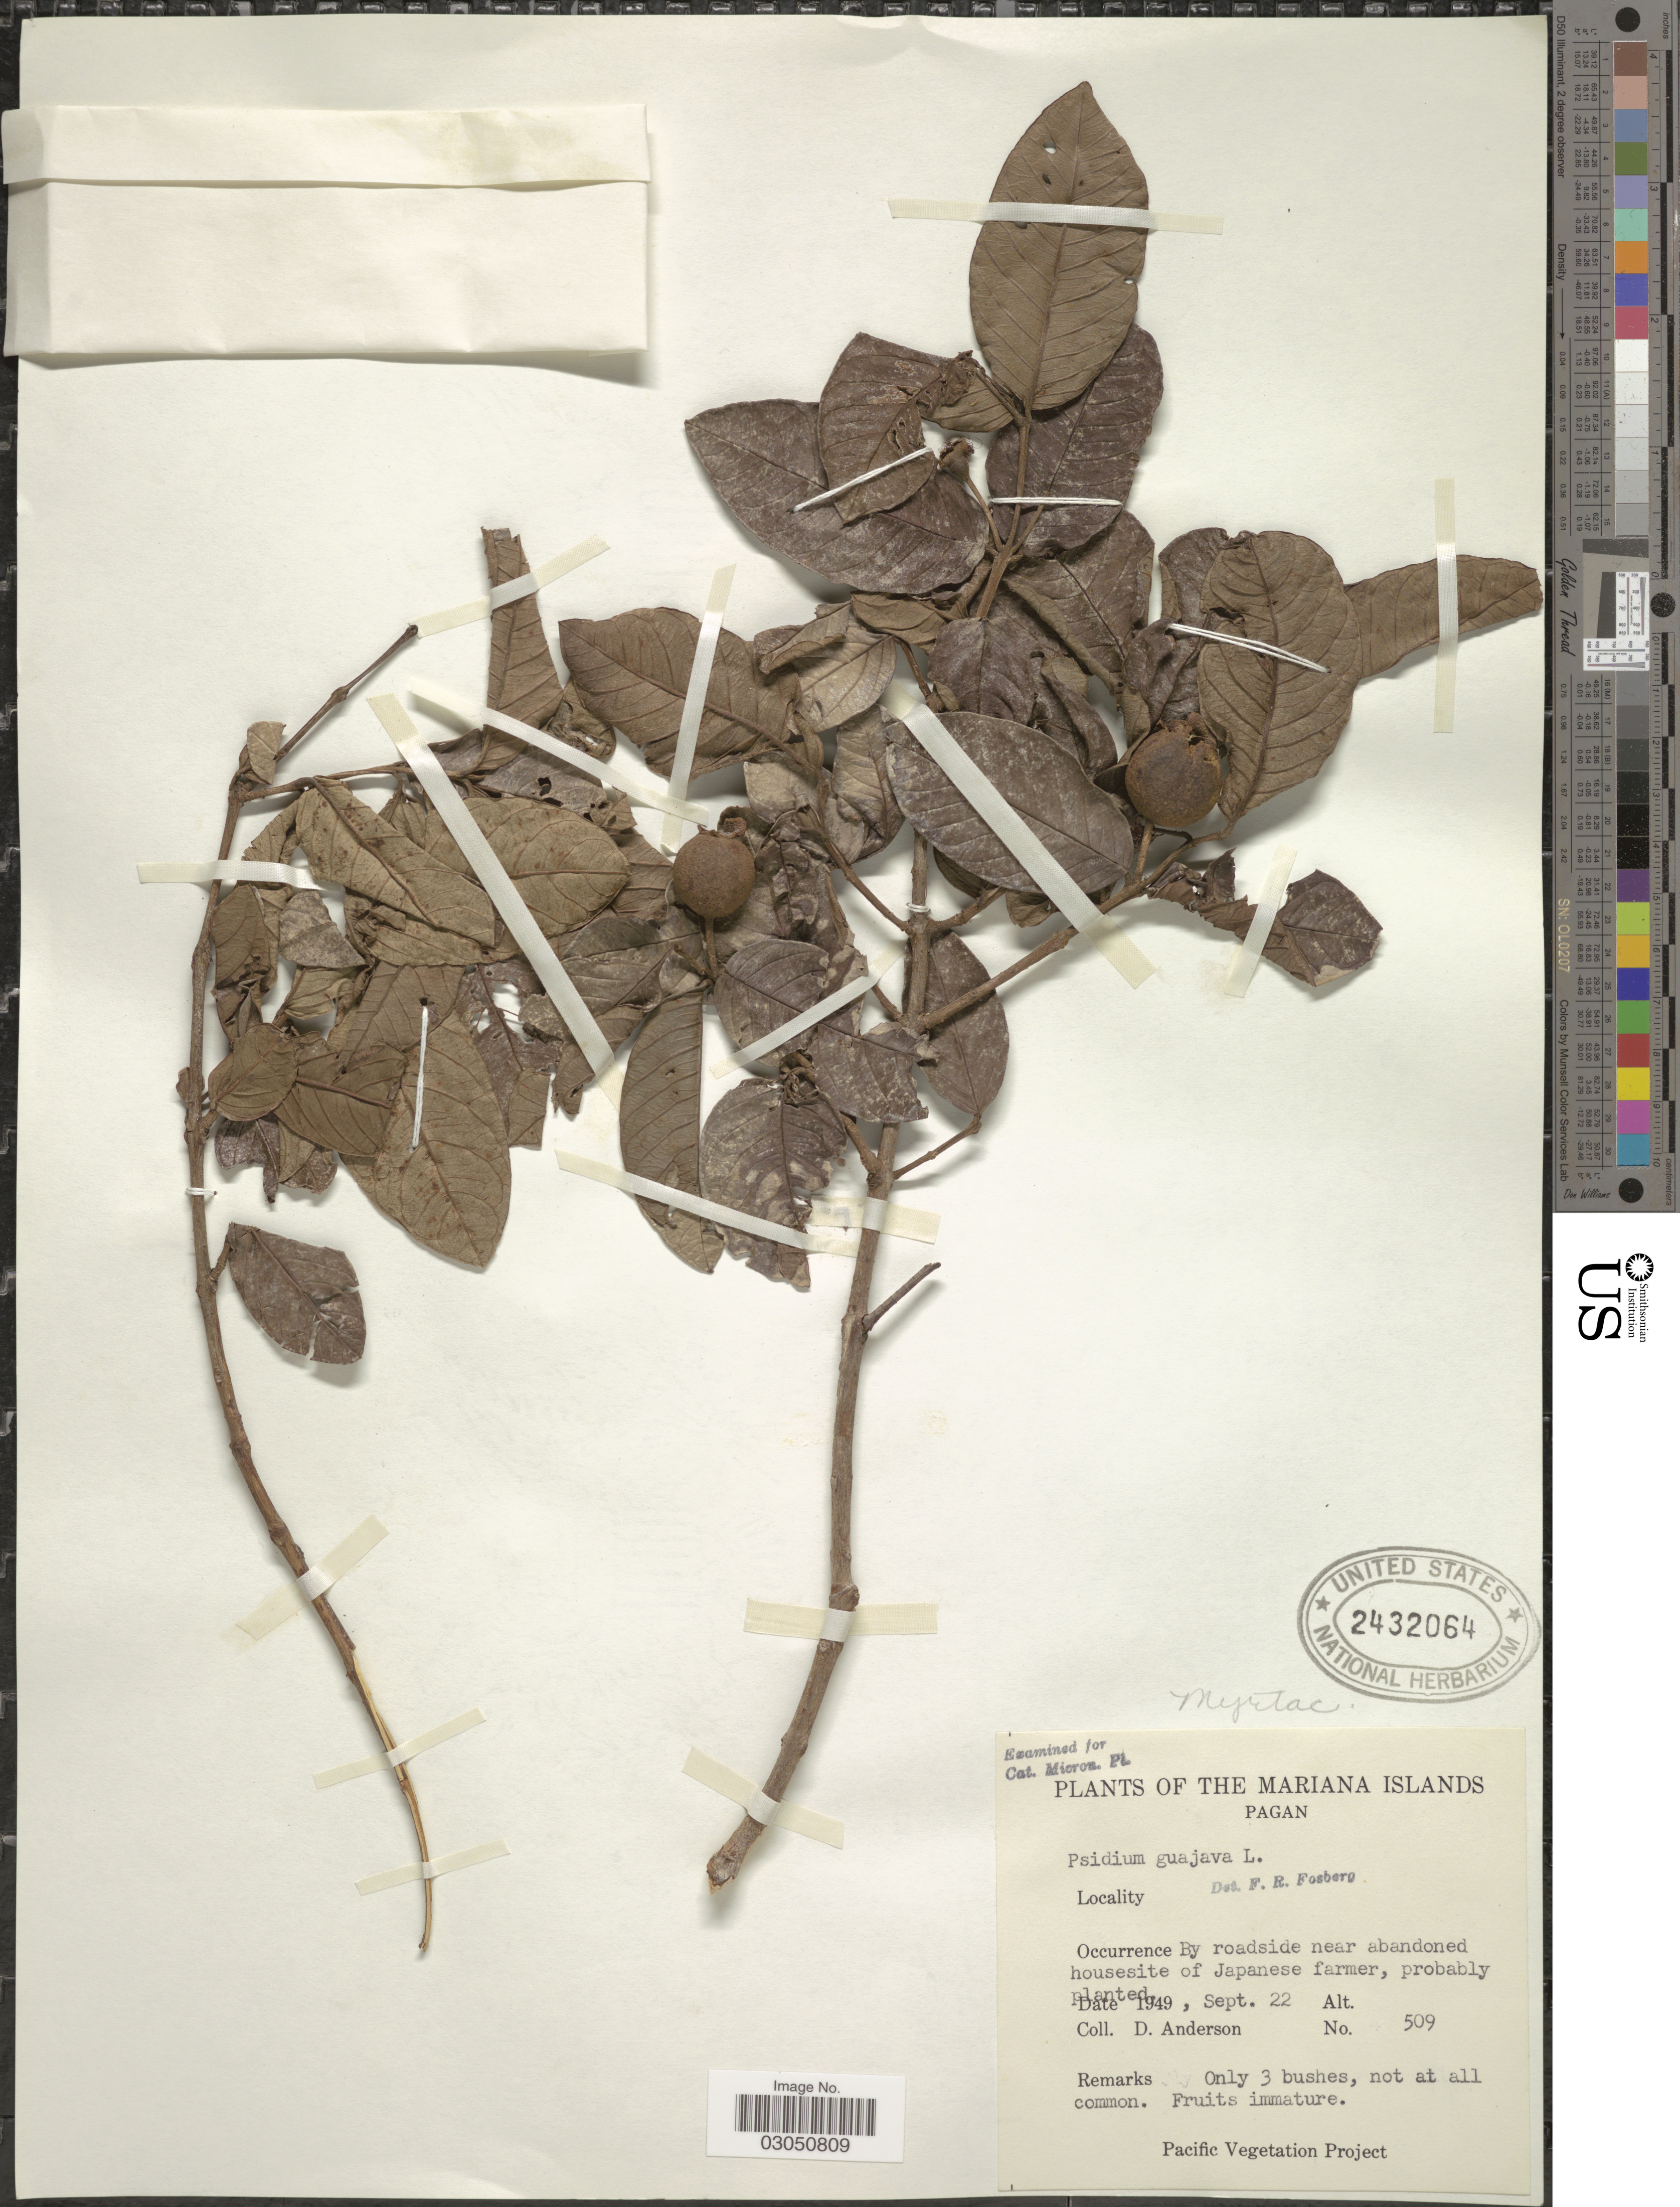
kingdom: Plantae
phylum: Tracheophyta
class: Magnoliopsida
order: Myrtales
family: Myrtaceae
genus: Psidium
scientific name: Psidium guajava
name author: L.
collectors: D. Anderson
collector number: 509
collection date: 1949-09-22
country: Northern Mariana Islands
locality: The Mariana Islands, Pagan.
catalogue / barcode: US 2432064